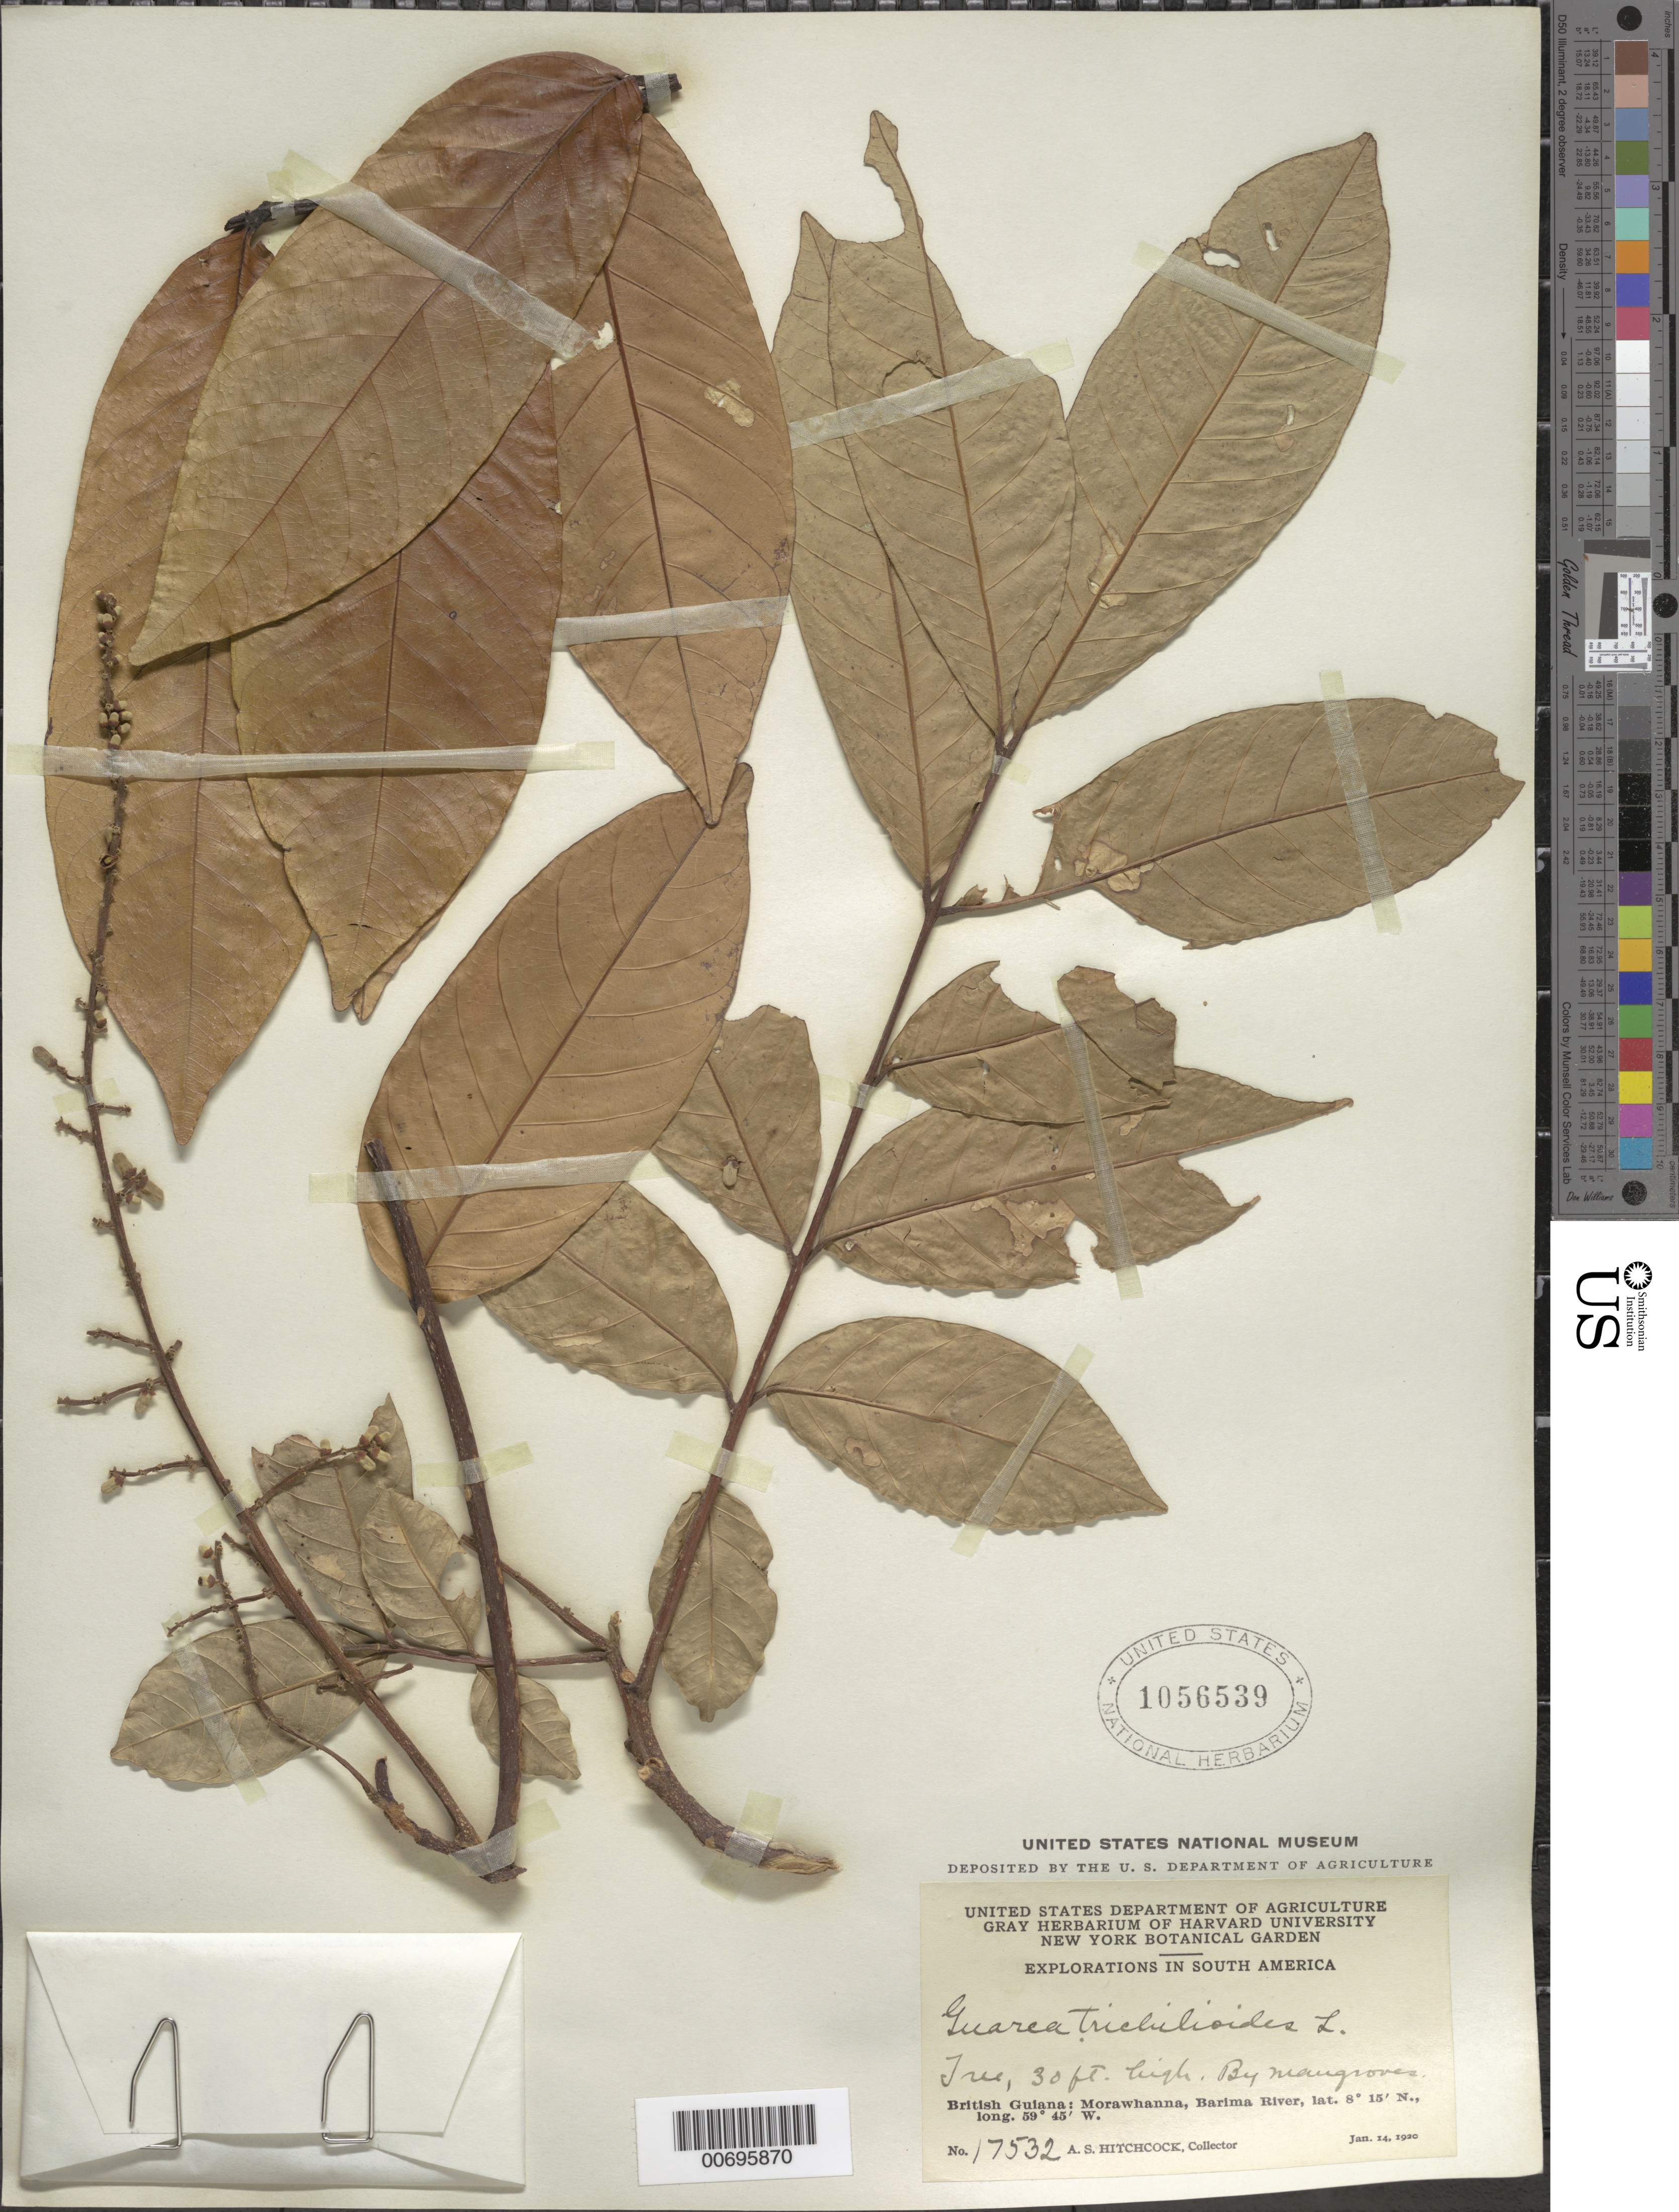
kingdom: Plantae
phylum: Tracheophyta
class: Magnoliopsida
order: Sapindales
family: Meliaceae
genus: Guarea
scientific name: Guarea trichilioides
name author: L.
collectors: A. S. Hitchcock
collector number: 17532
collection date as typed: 14-Jan-20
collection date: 1920-01-14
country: Guyana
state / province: Barima-Waini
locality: Morawhanna, vic., Barima R.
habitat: By mangroves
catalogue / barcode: US 1056539